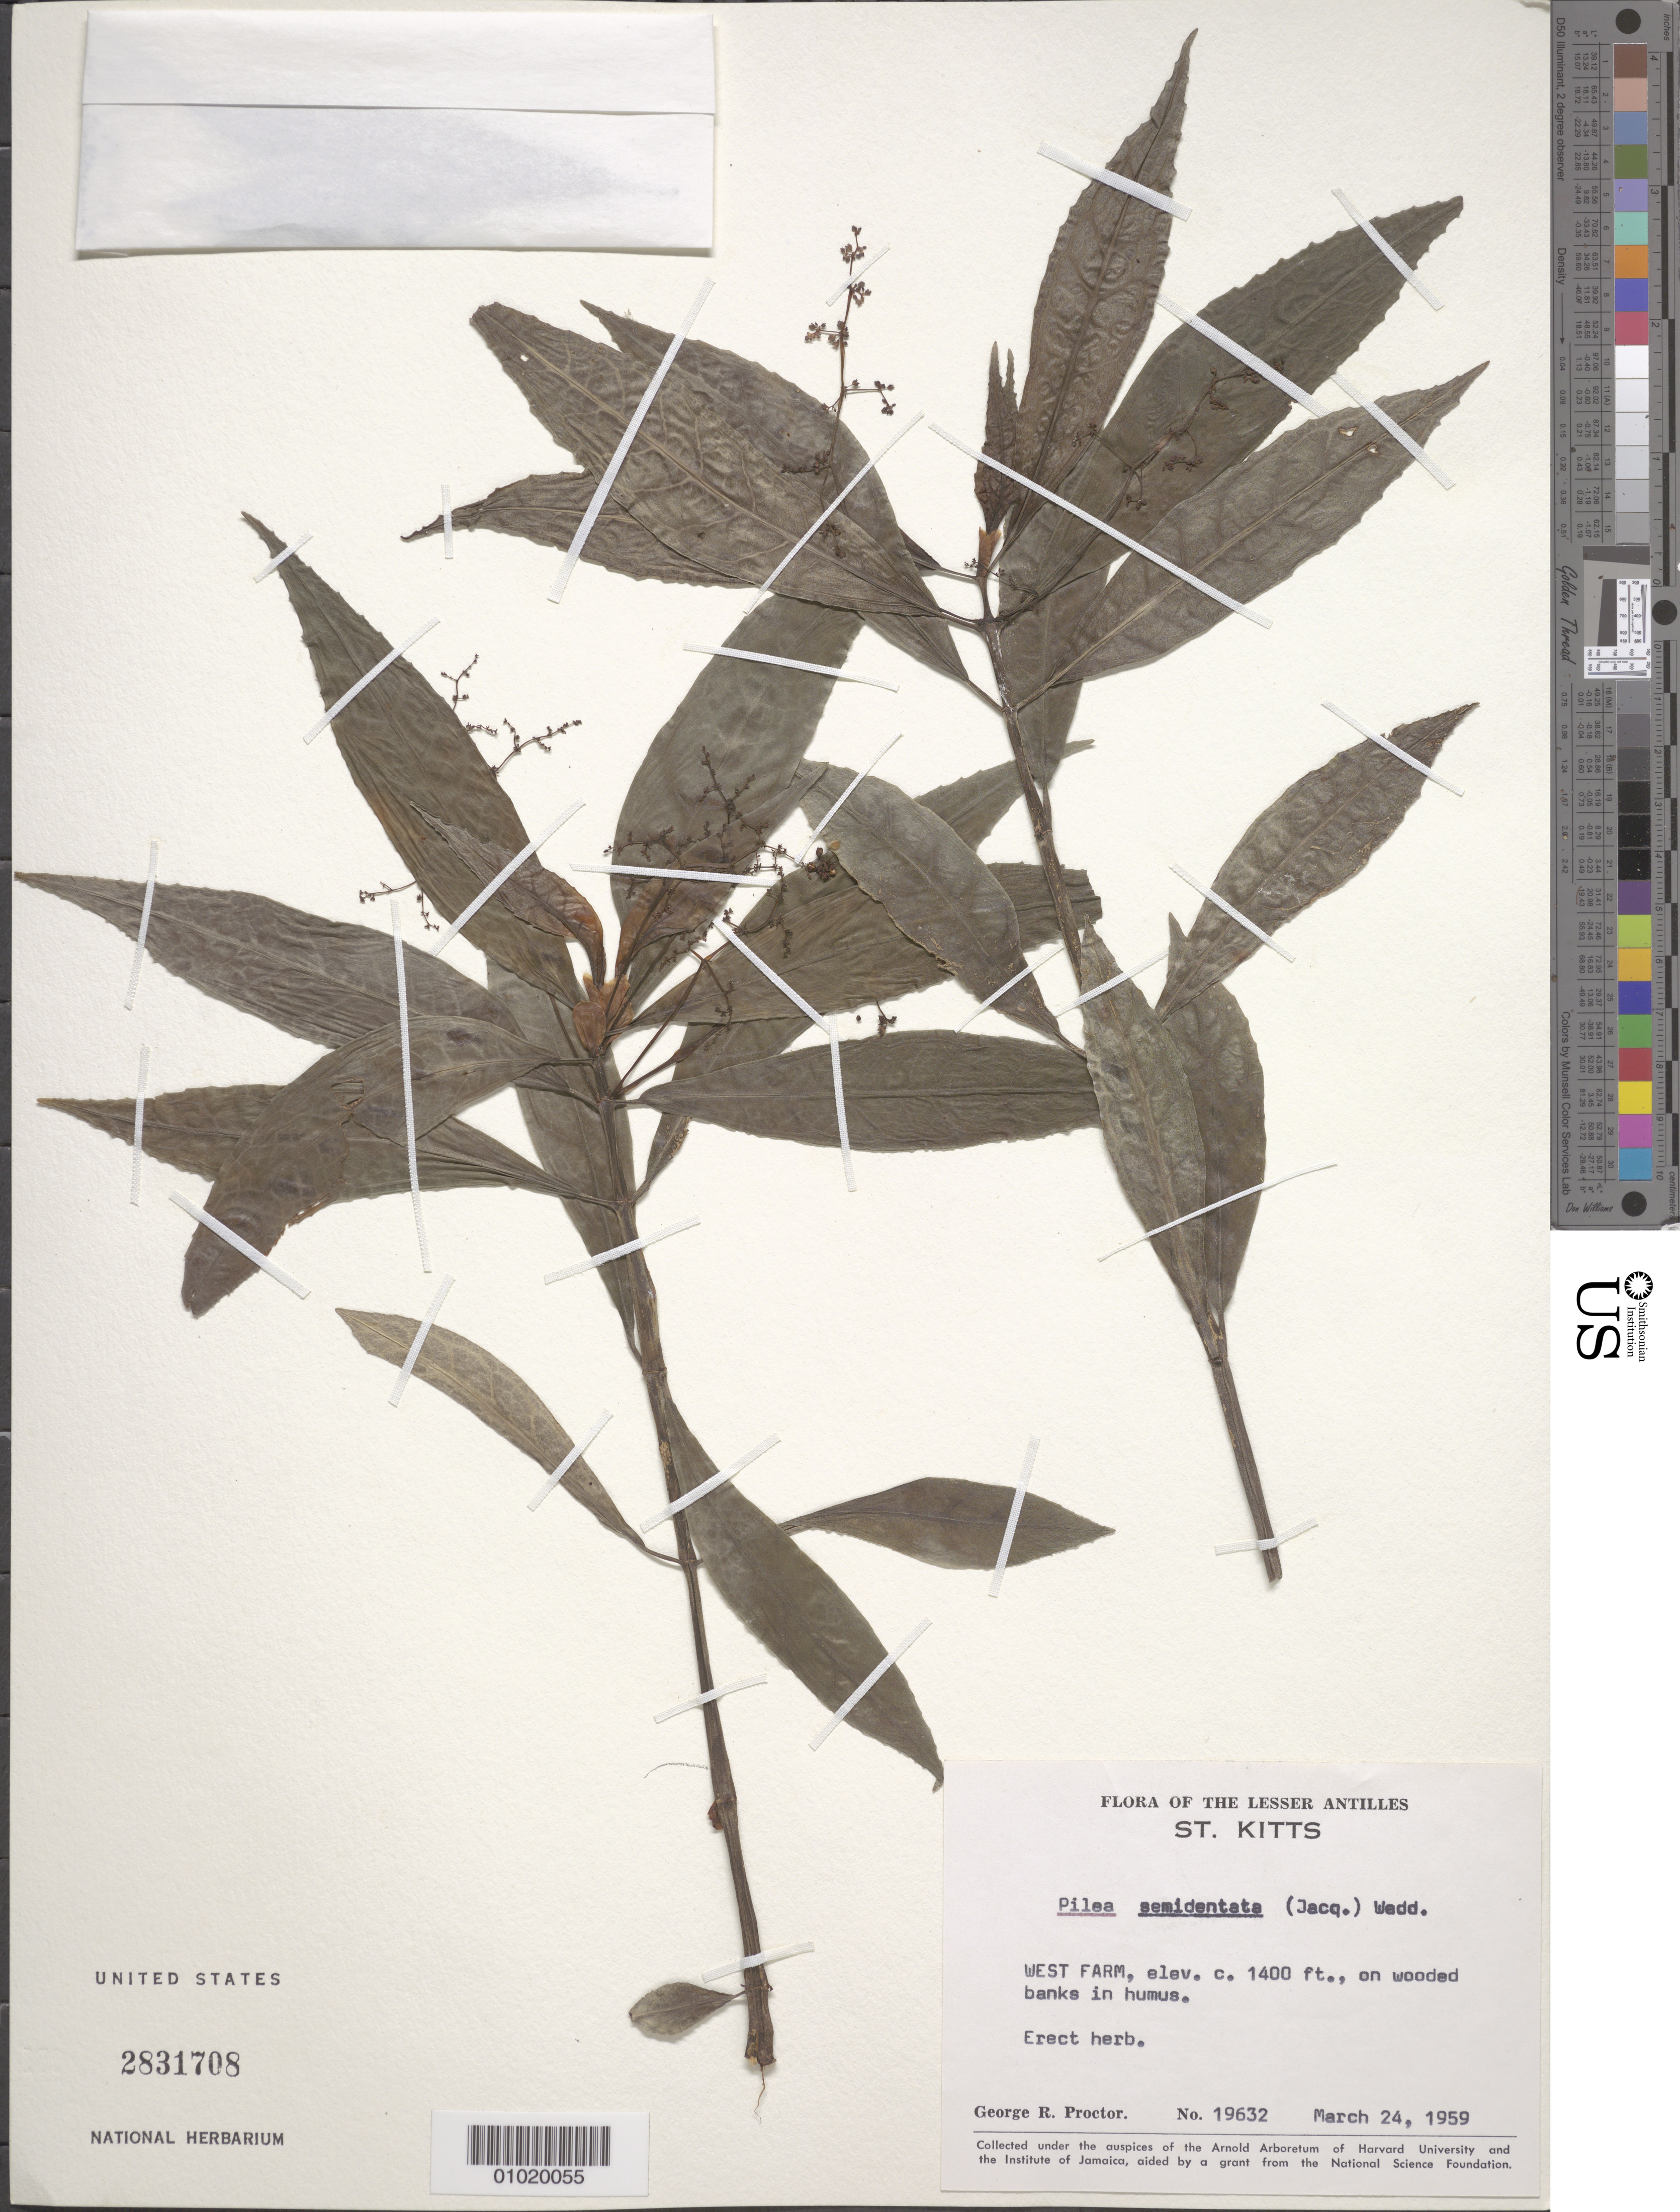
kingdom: Plantae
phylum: Tracheophyta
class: Magnoliopsida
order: Rosales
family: Urticaceae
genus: Pilea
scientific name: Pilea semidentata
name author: (Juss. ex Poir.) Wedd.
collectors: G. R. Proctor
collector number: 19632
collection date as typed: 24 Mar 1959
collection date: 1959-03-24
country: St. Christopher-Nevis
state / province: St. George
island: St. Christopher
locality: West farm, elev. c. 1400 ft., on wooded banks in humus.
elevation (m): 427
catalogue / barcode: US 2831708